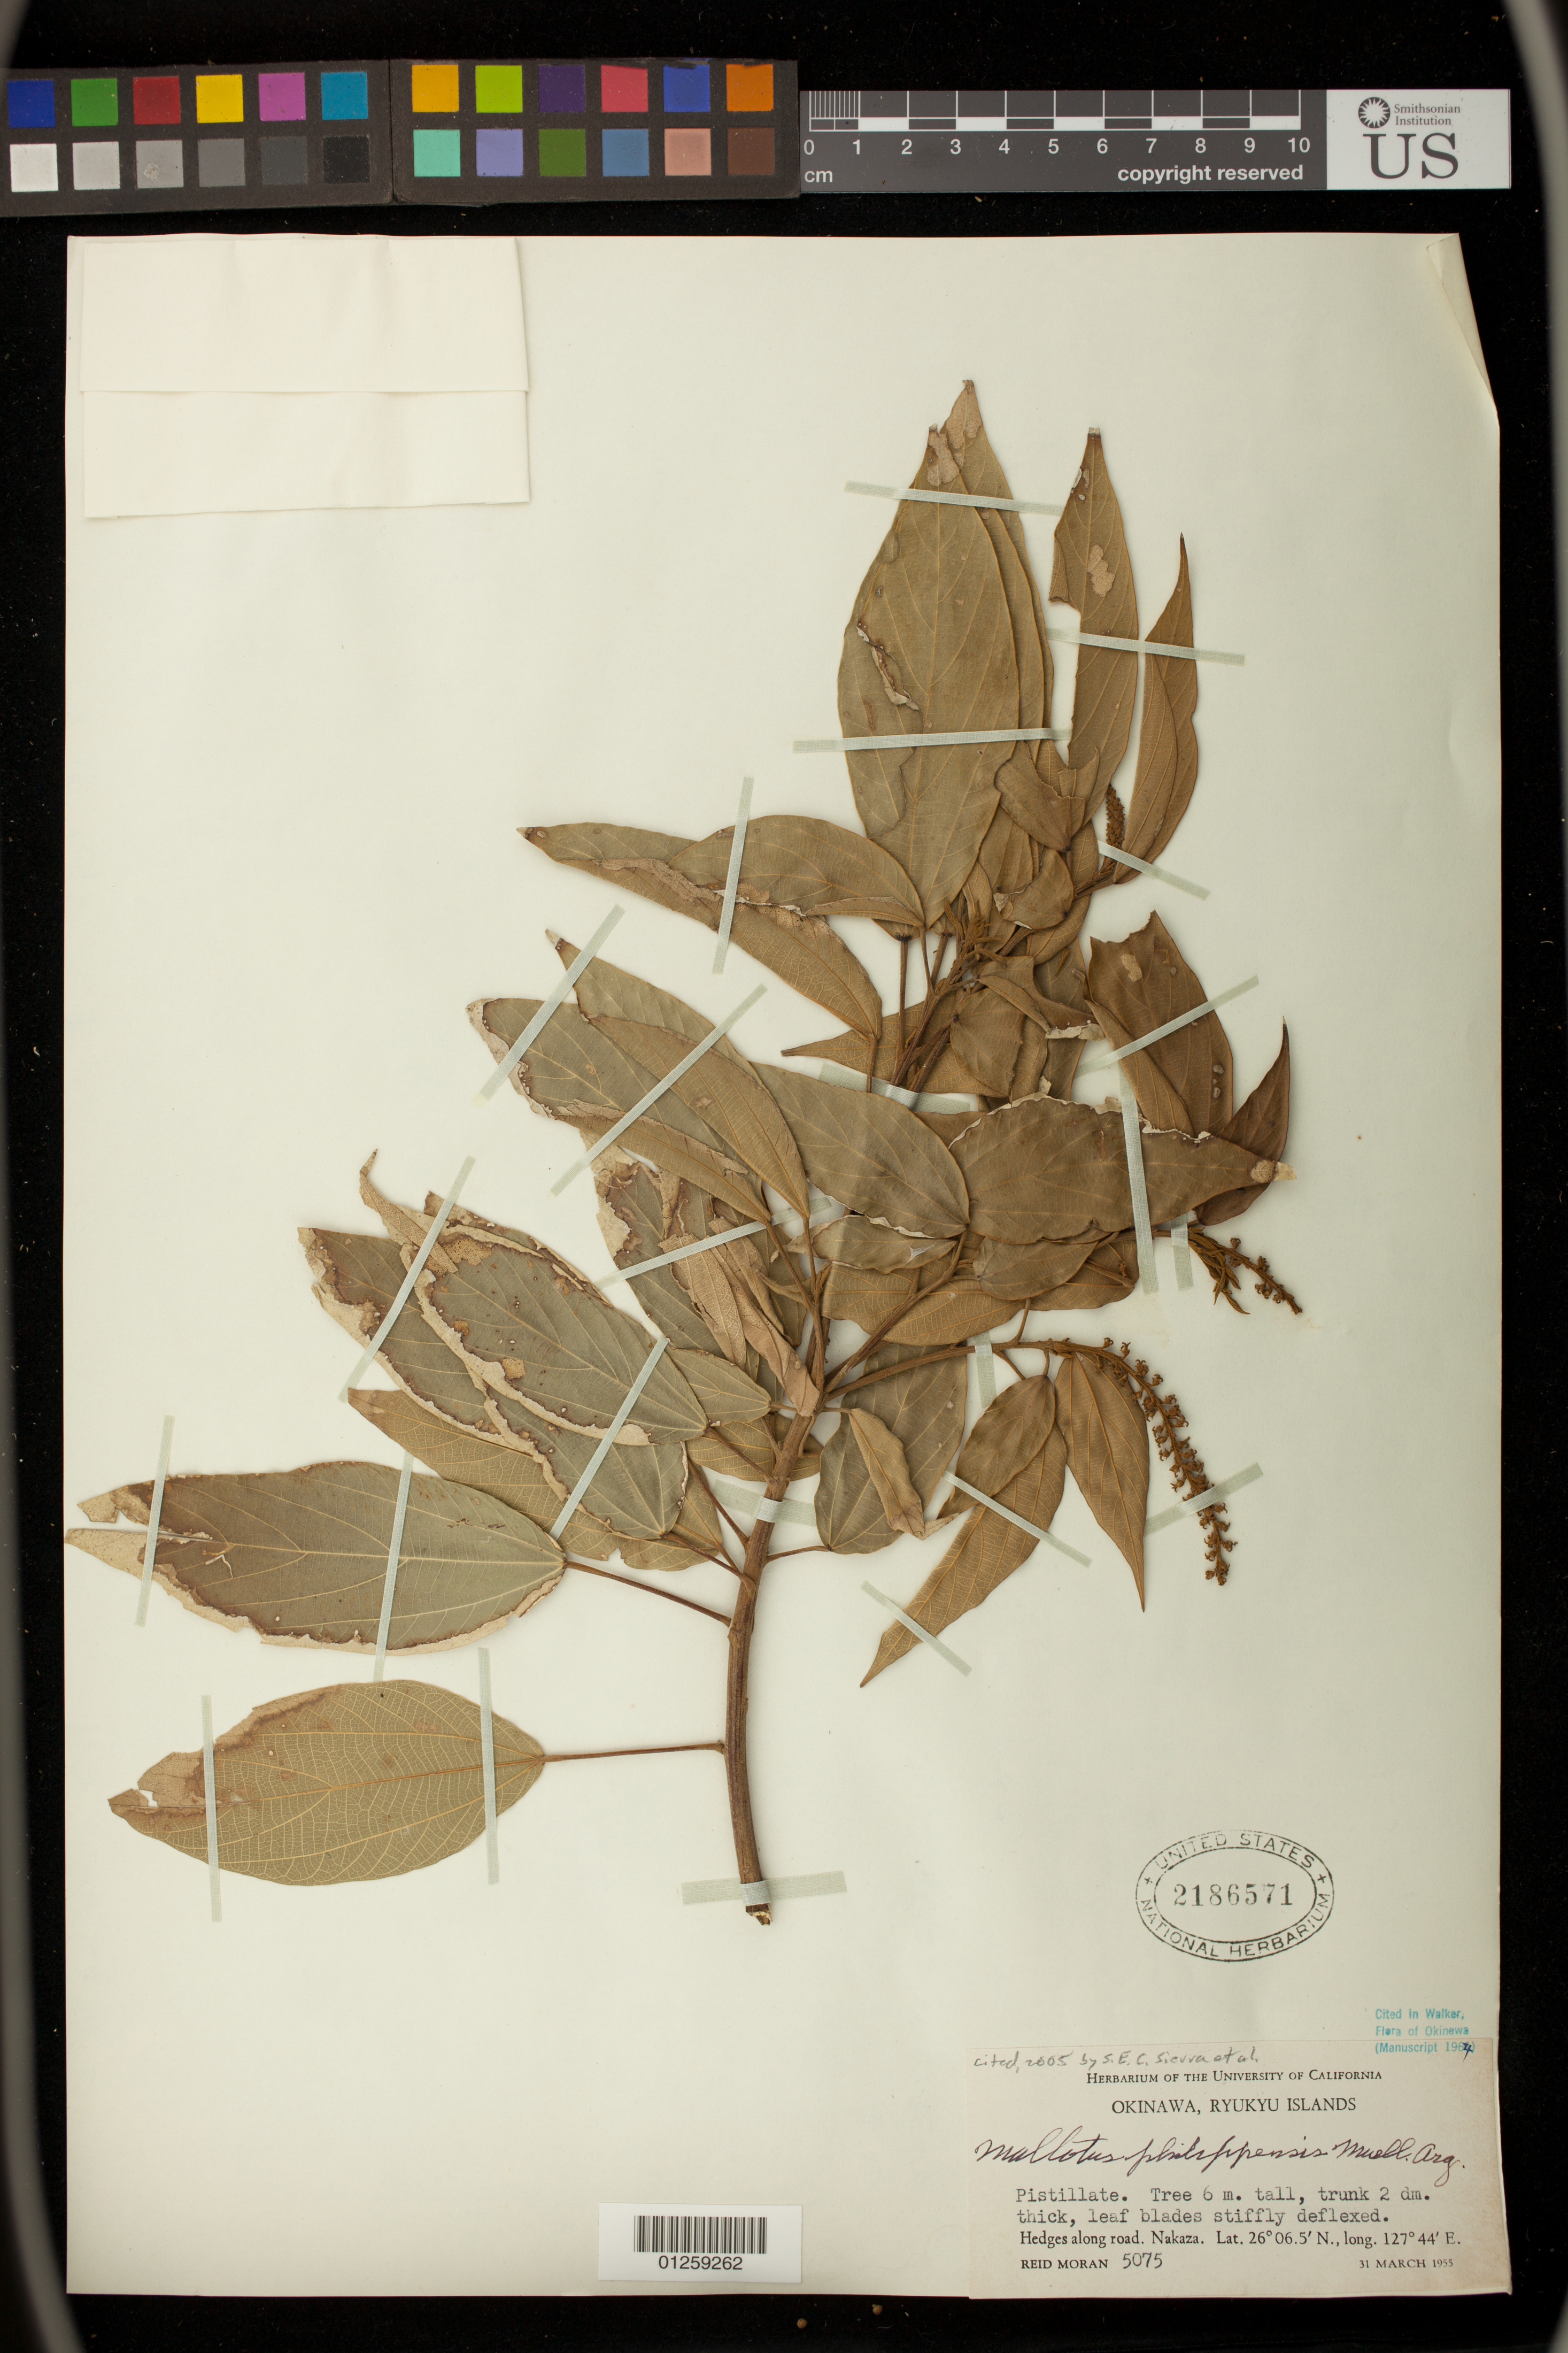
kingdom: Plantae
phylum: Tracheophyta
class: Magnoliopsida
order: Malpighiales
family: Euphorbiaceae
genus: Mallotus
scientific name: Mallotus philippensis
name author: (Lam.) Müll. Arg.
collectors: R. Moran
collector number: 5075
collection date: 1955-03-31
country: Japan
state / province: Okinawa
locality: Ryukyu Islands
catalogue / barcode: US 2186571